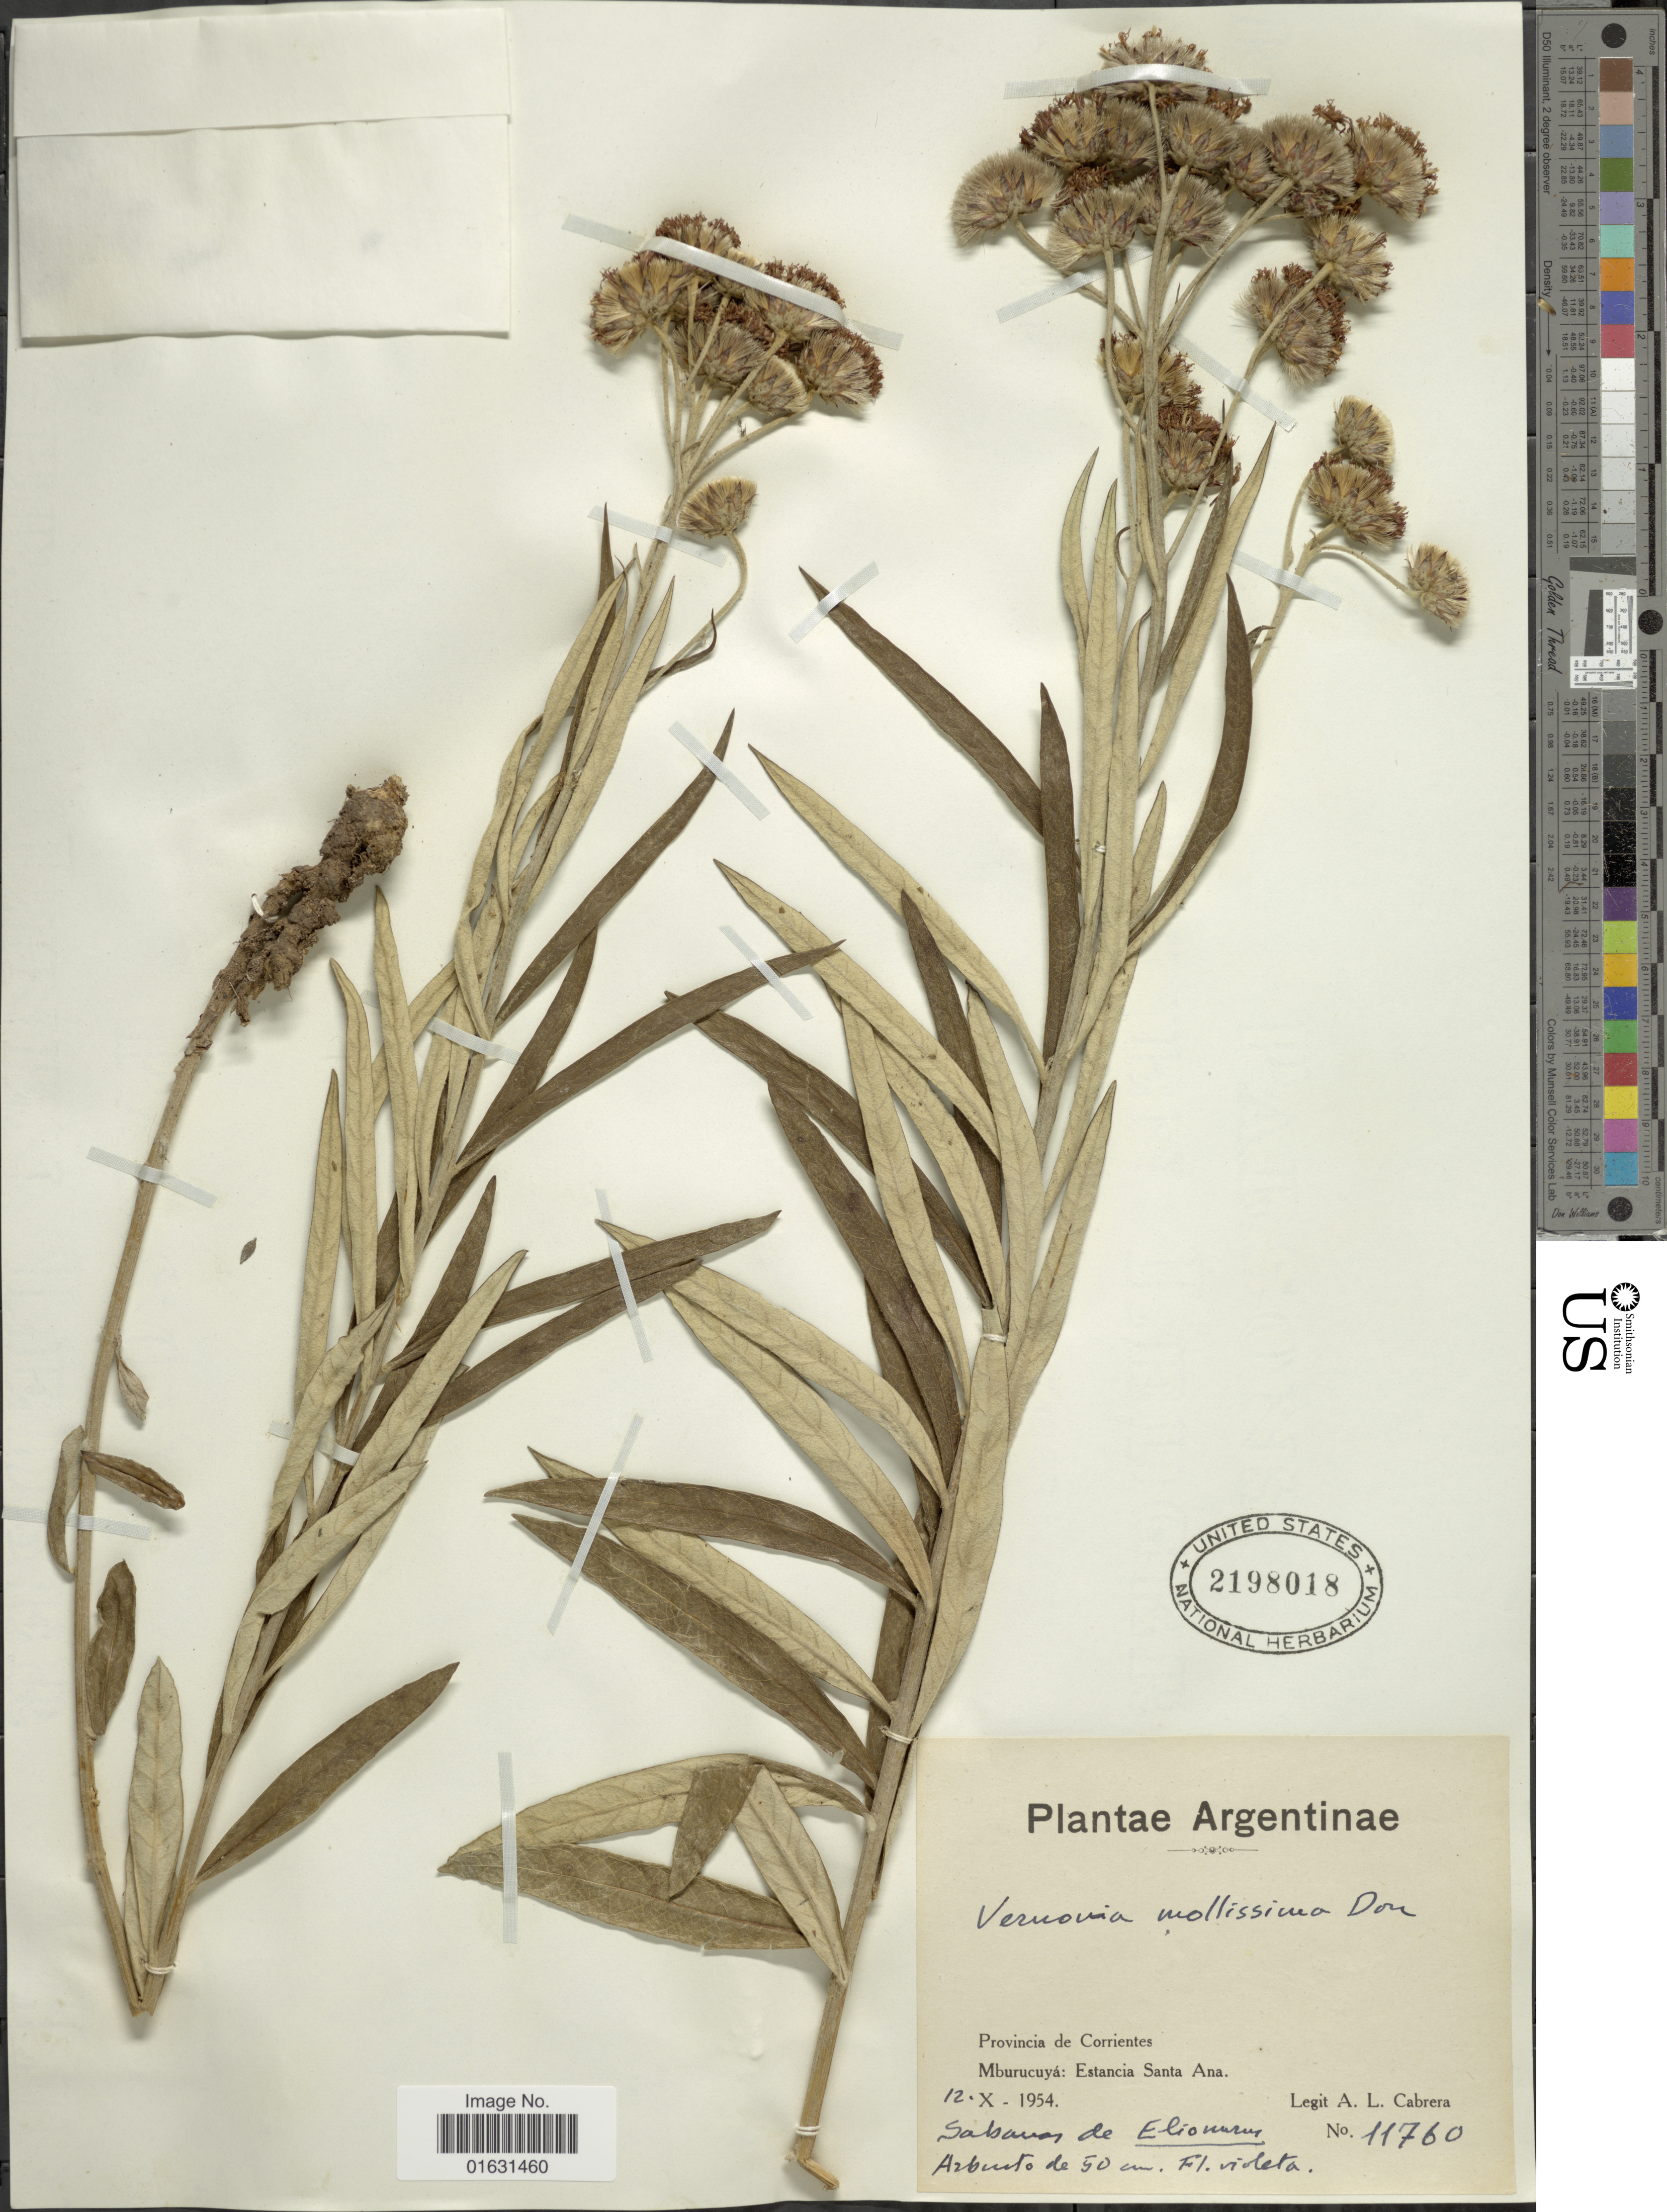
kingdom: Plantae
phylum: Tracheophyta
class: Magnoliopsida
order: Asterales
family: Asteraceae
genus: Lessingianthus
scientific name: Lessingianthus mollissimus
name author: (D. Don ex Hook. & Arn.) H. Rob.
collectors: A. L. Cabrera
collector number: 11760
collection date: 1954-10-12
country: Argentina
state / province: Corrientes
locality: Mburucuya: Estancia Santa Ana,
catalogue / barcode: US 2198018